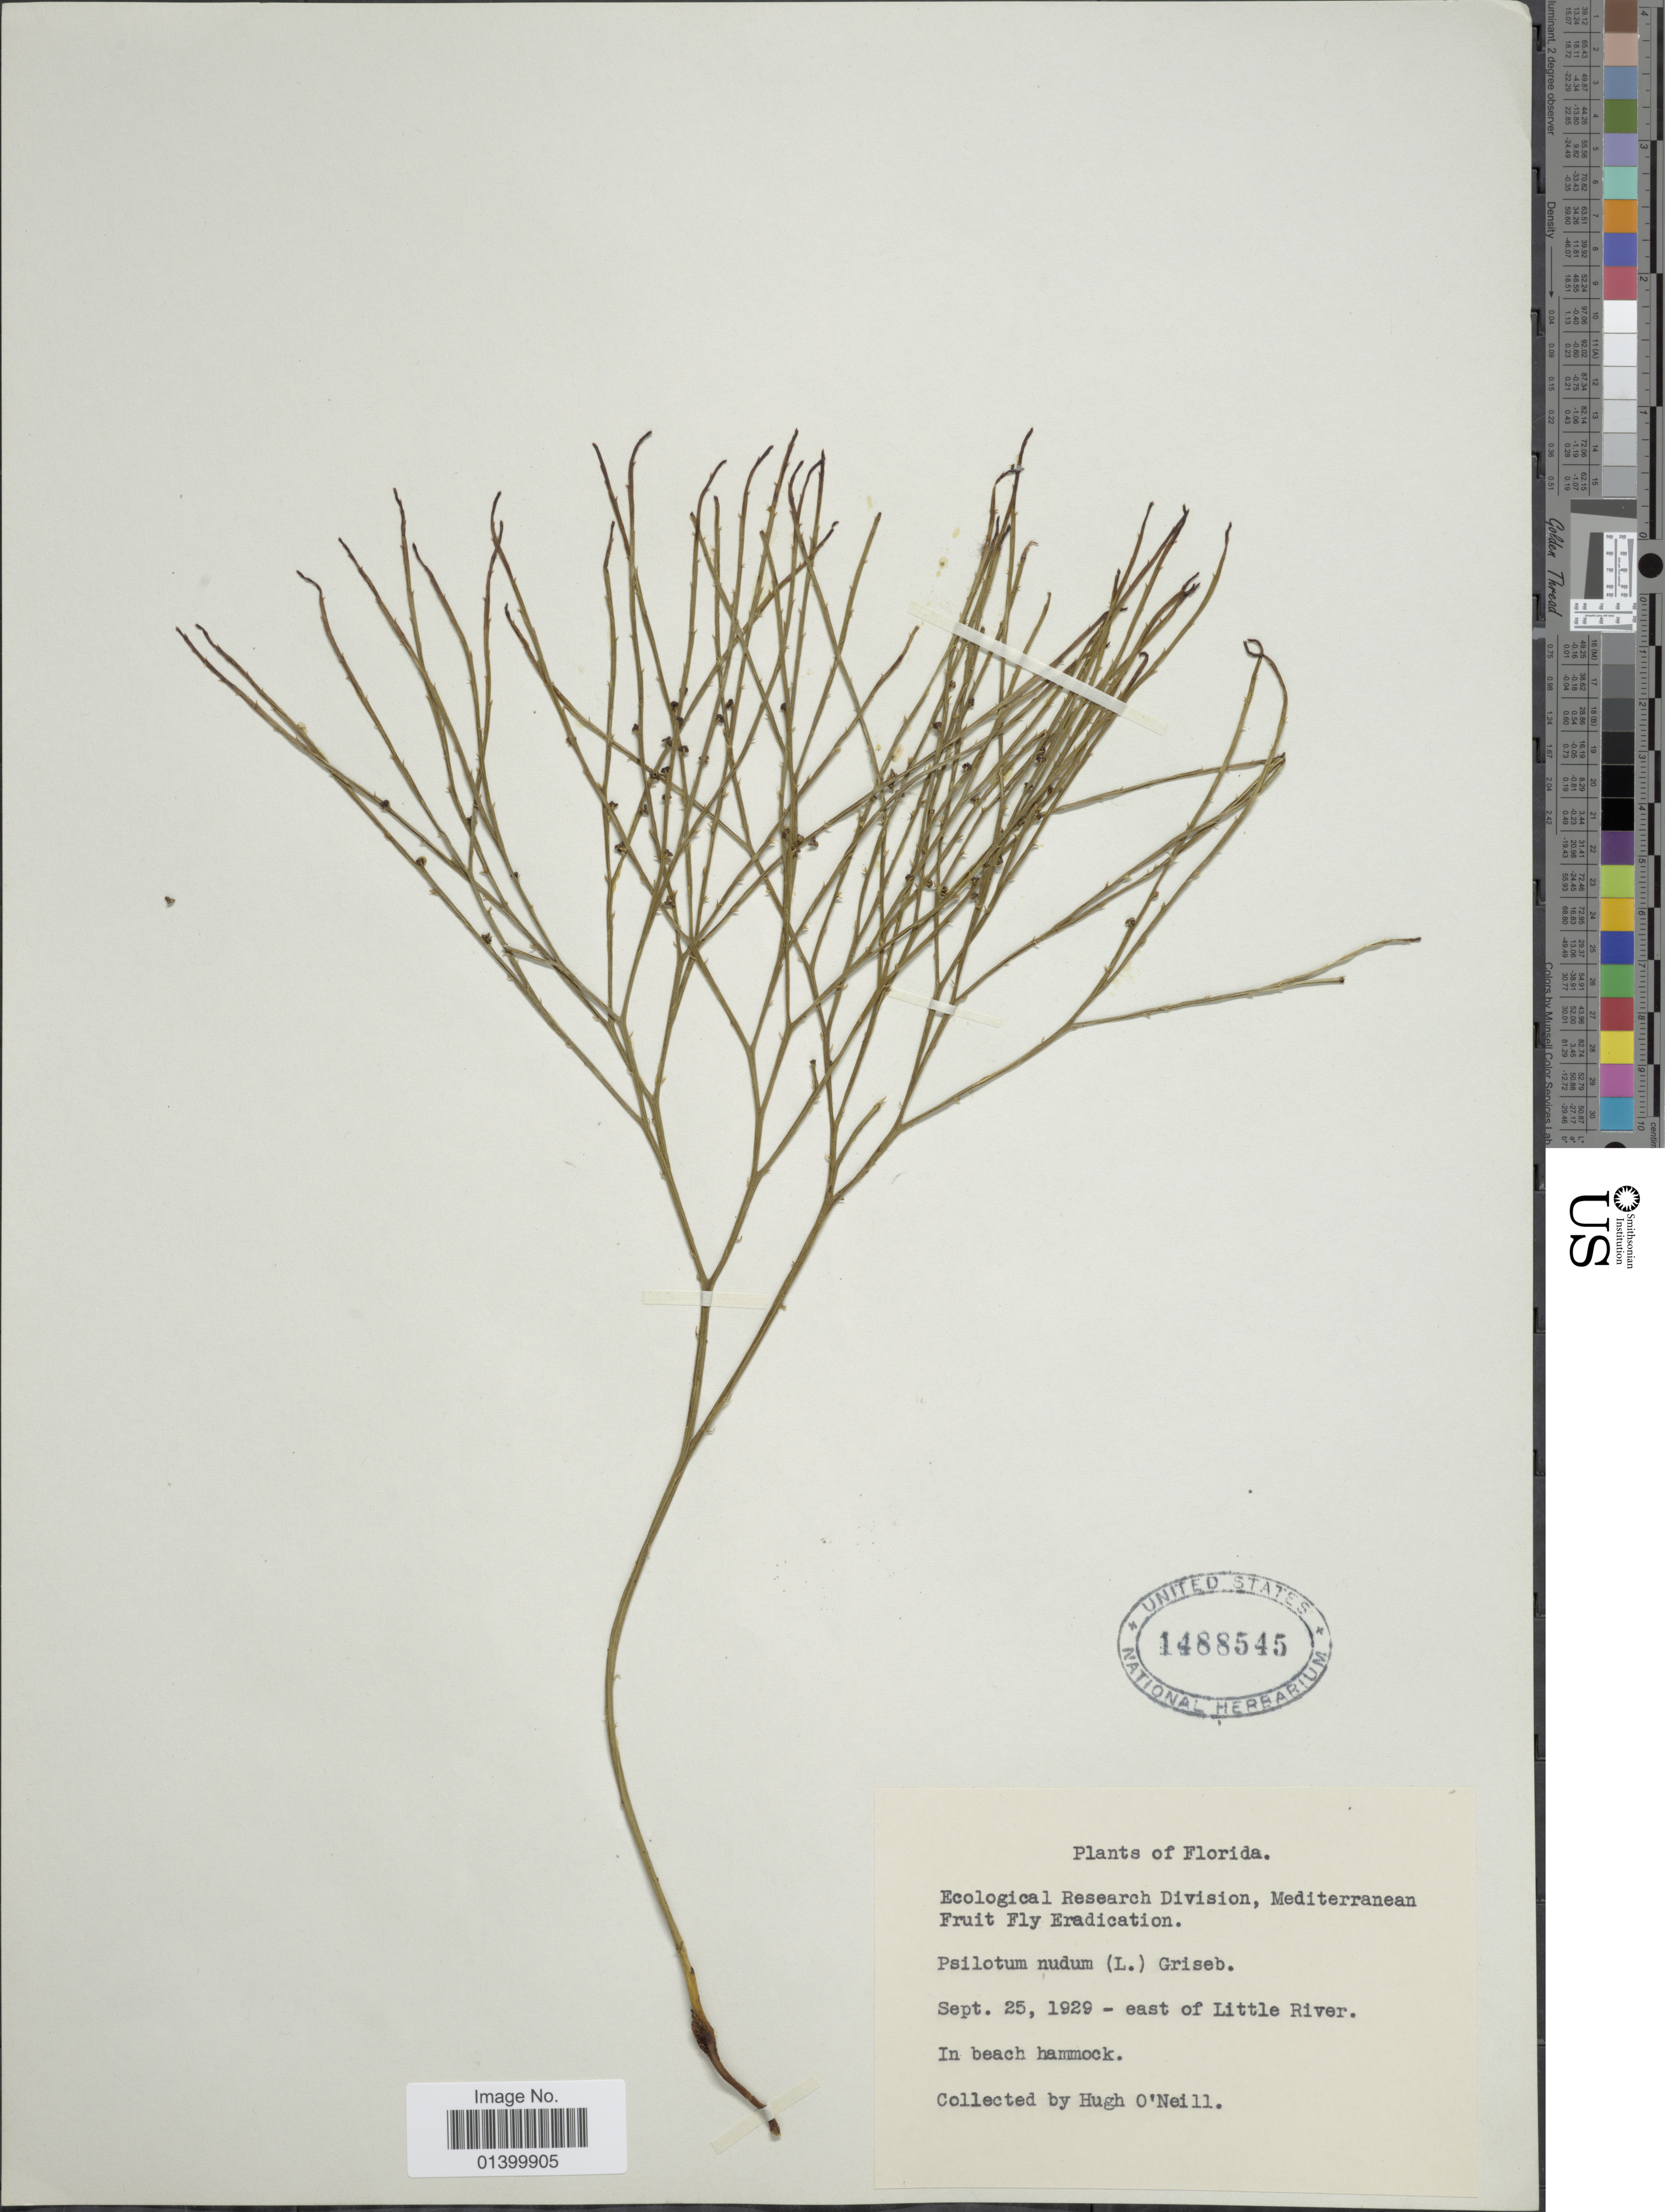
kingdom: Plantae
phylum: Tracheophyta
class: Polypodiopsida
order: Psilotales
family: Psilotaceae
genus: Psilotum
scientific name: Psilotum nudum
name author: (L.) P. Beauv.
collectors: H. O'Neill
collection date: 1929-09-25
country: United States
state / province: Florida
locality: East of Little River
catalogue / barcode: US 1488545